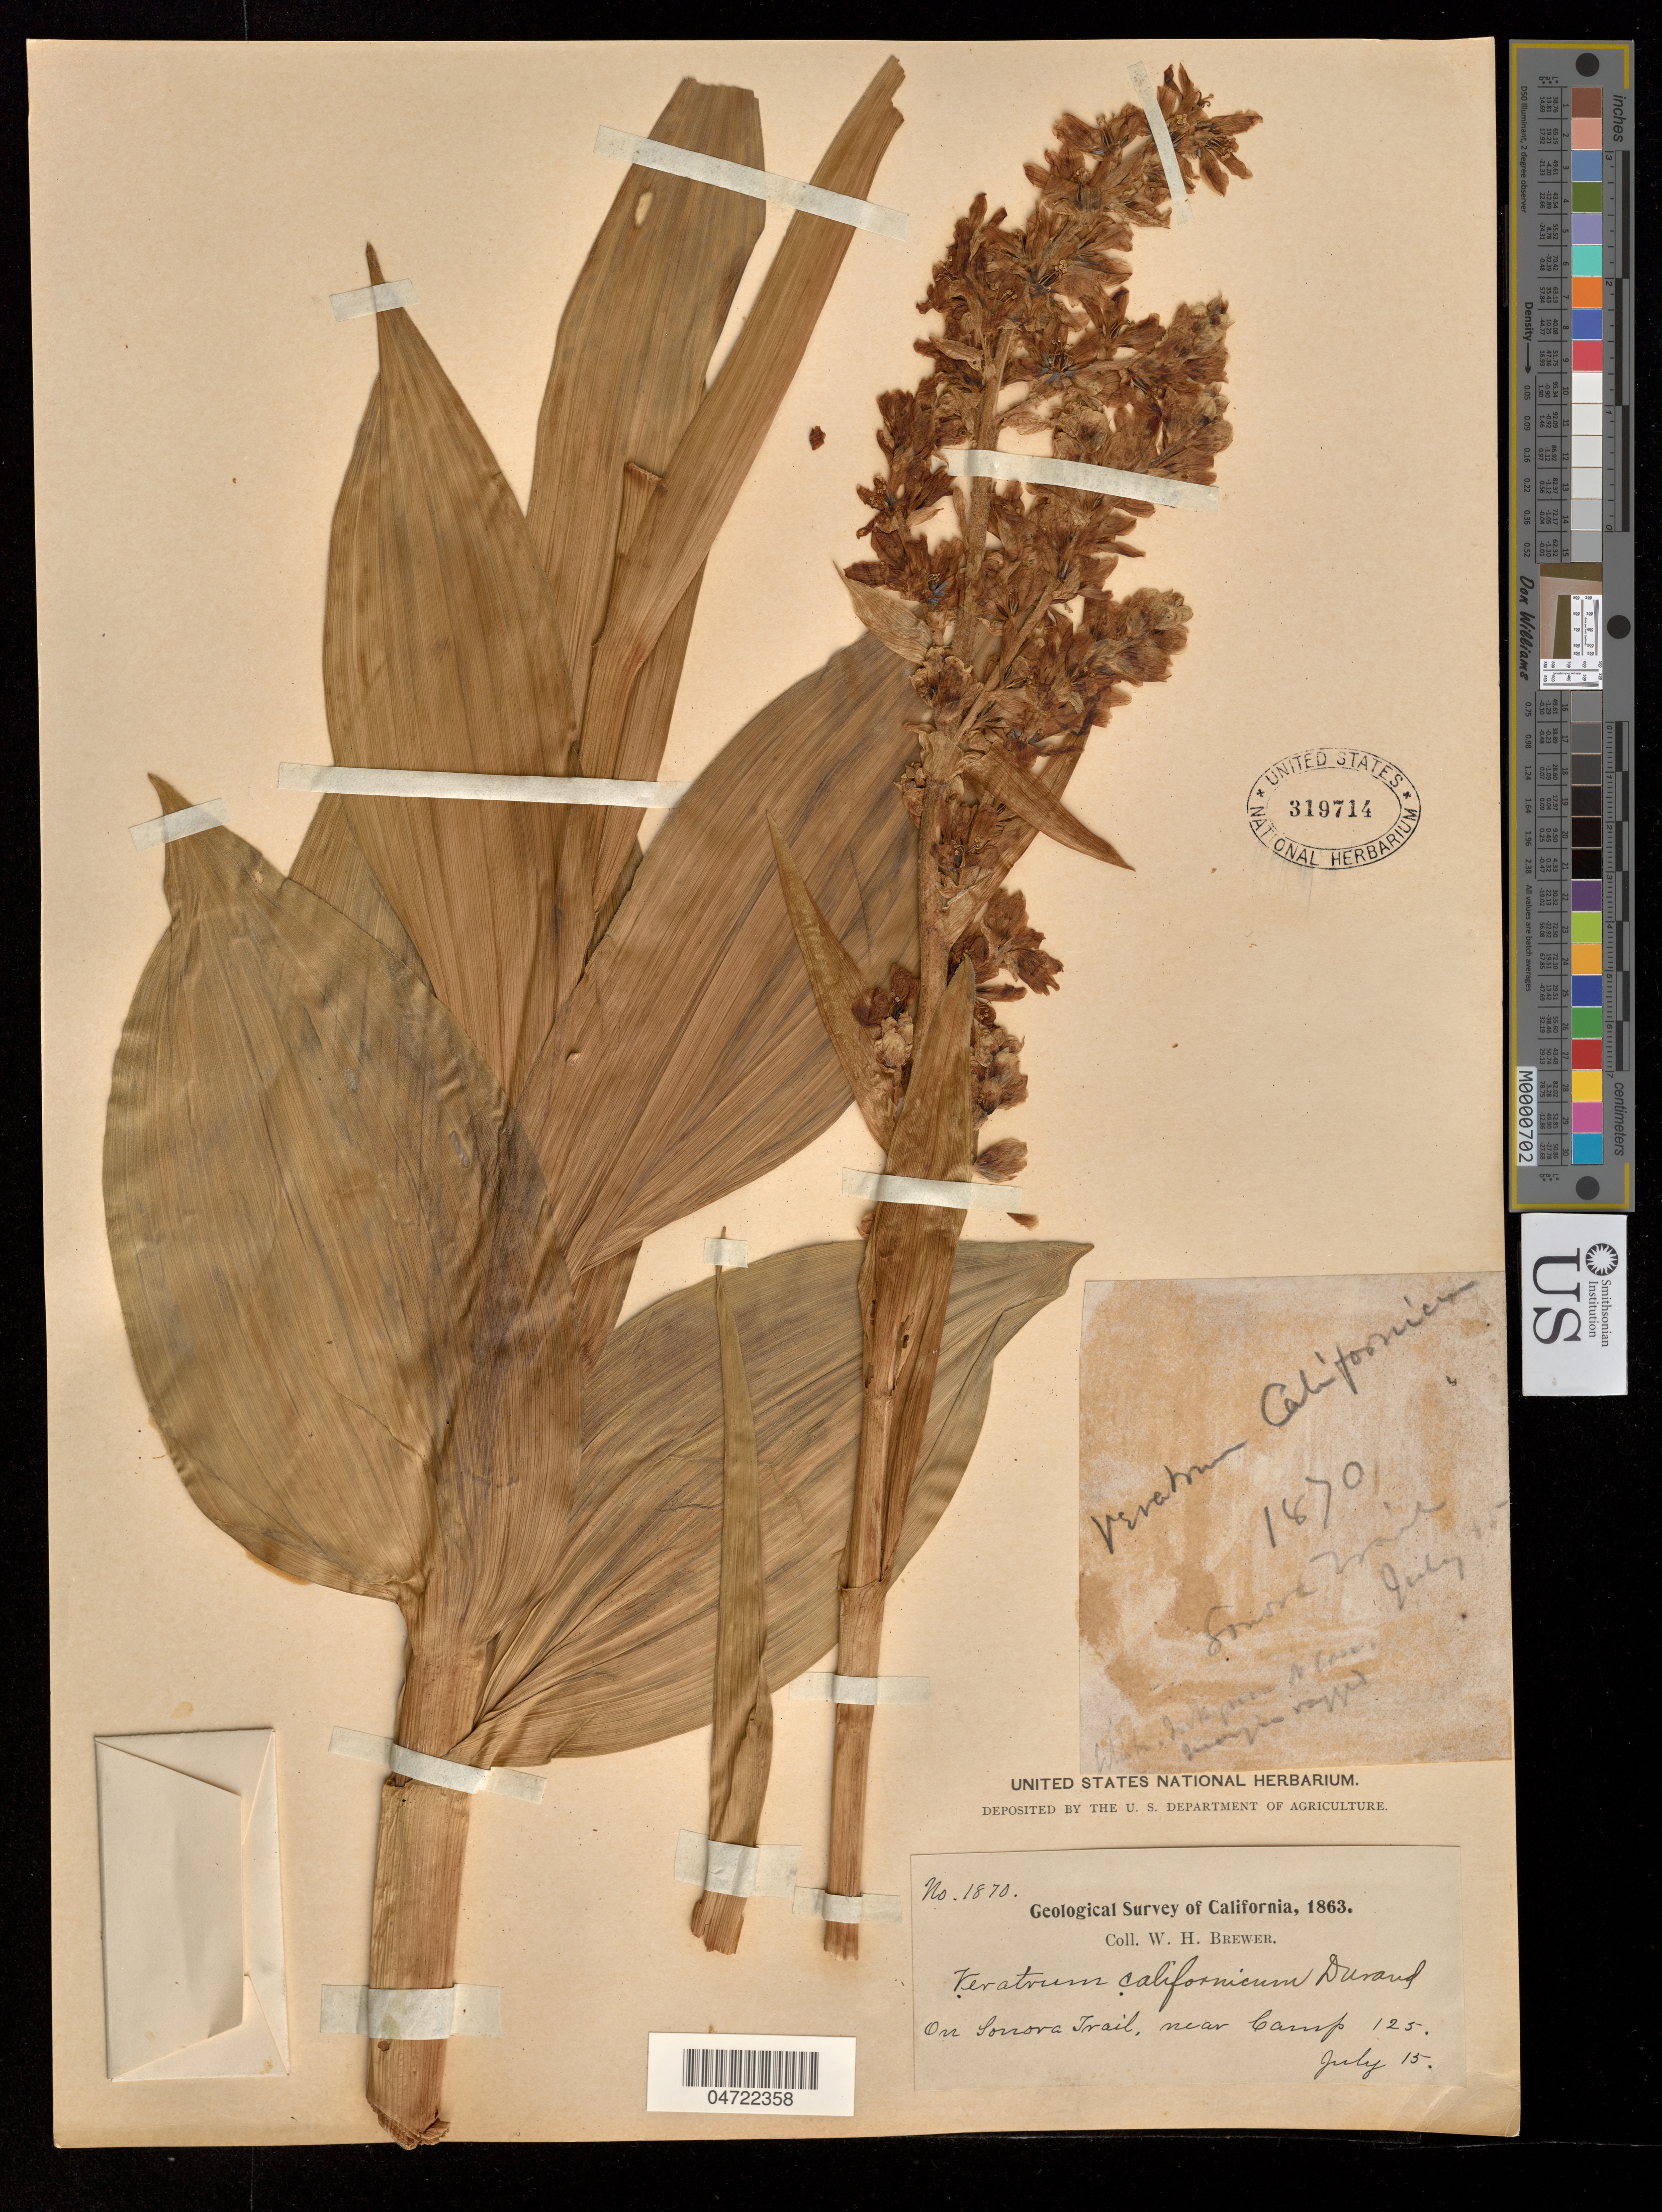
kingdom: Plantae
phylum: Tracheophyta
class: Liliopsida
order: Liliales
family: Melanthiaceae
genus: Veratrum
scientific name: Veratrum californicum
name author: Durand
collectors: W. H. Brewer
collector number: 1870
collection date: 1863-07-15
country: United States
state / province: California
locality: Near Camp 125, on Sonora Trail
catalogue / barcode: US 319714